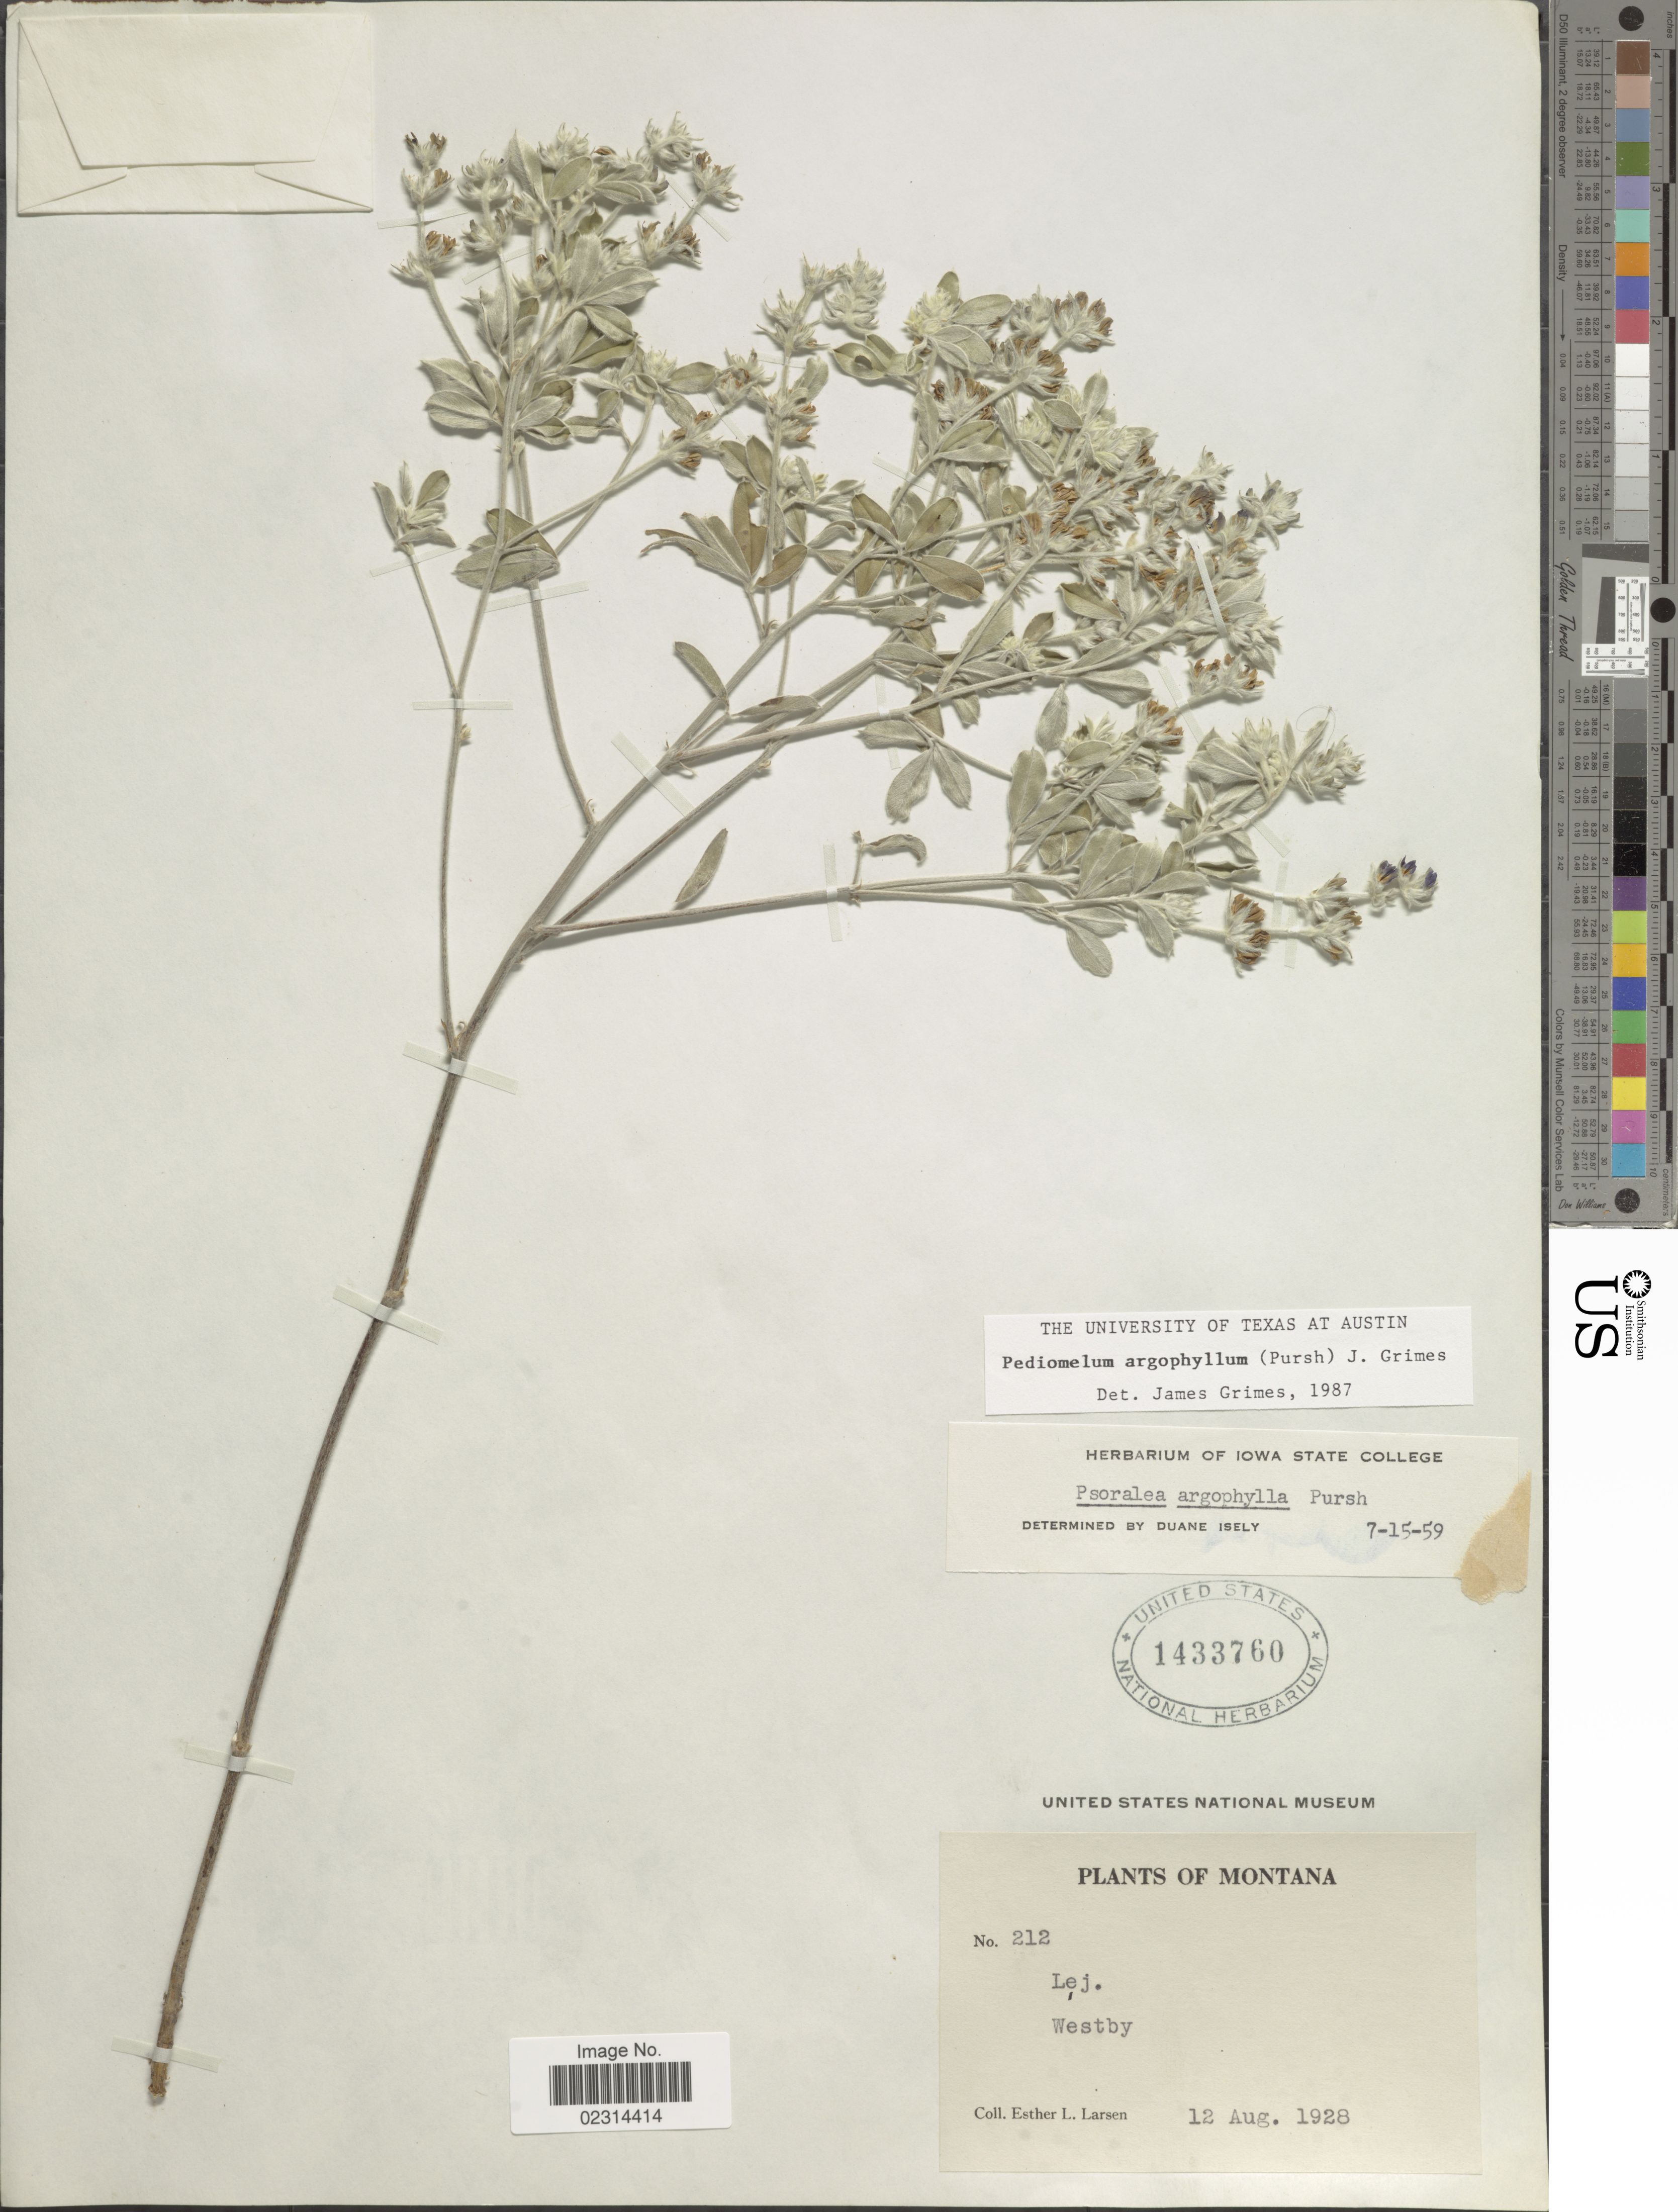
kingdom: Plantae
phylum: Tracheophyta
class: Magnoliopsida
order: Fabales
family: Fabaceae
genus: Pediomelum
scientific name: Pediomelum argophyllum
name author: (Pursh) J.W. Grimes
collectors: E. Larsen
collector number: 212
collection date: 1928-08-12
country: United States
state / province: Montana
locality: Westby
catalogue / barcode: US 1433760